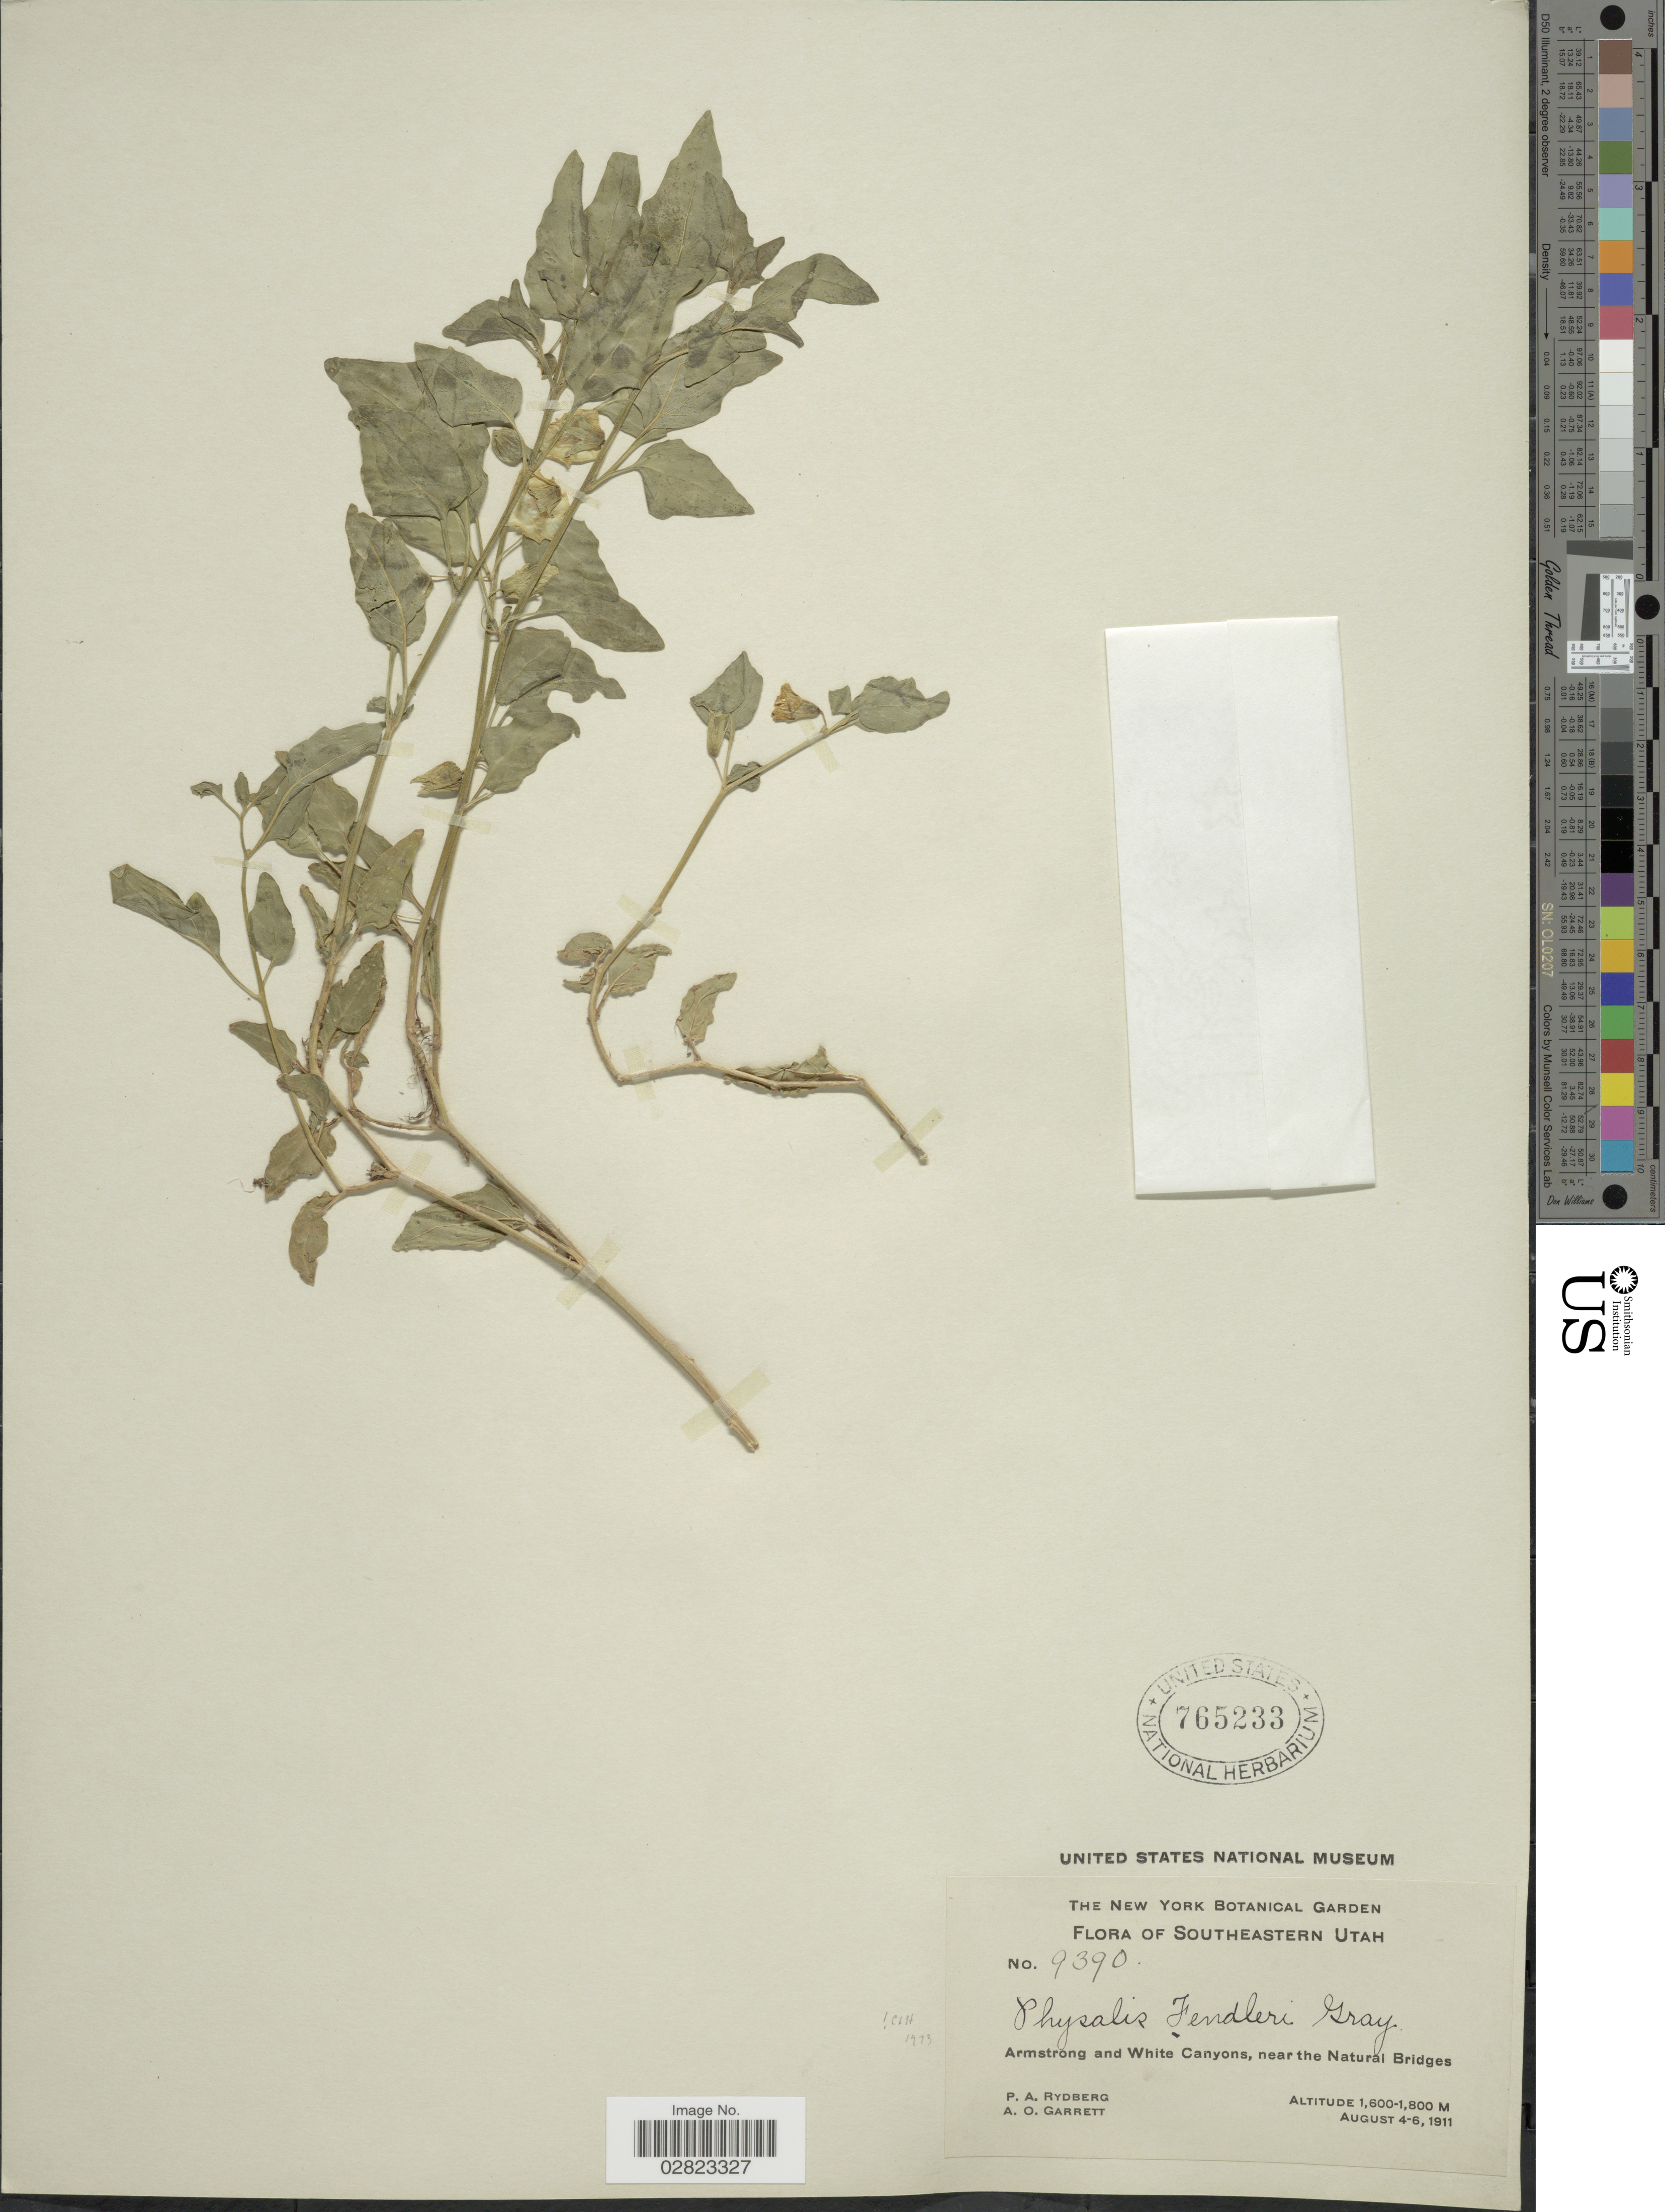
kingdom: Plantae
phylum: Tracheophyta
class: Magnoliopsida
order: Solanales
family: Solanaceae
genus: Physalis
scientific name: Physalis fendleri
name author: A. Gray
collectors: P. A. Rydberg & A. O. Garrett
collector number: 9390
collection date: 1911-08-04/1911-08-06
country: United States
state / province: Utah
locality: Southeastern Utah. Armstrong and White Canyons, near the Natural Bridges.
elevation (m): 1600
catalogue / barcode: US 765233